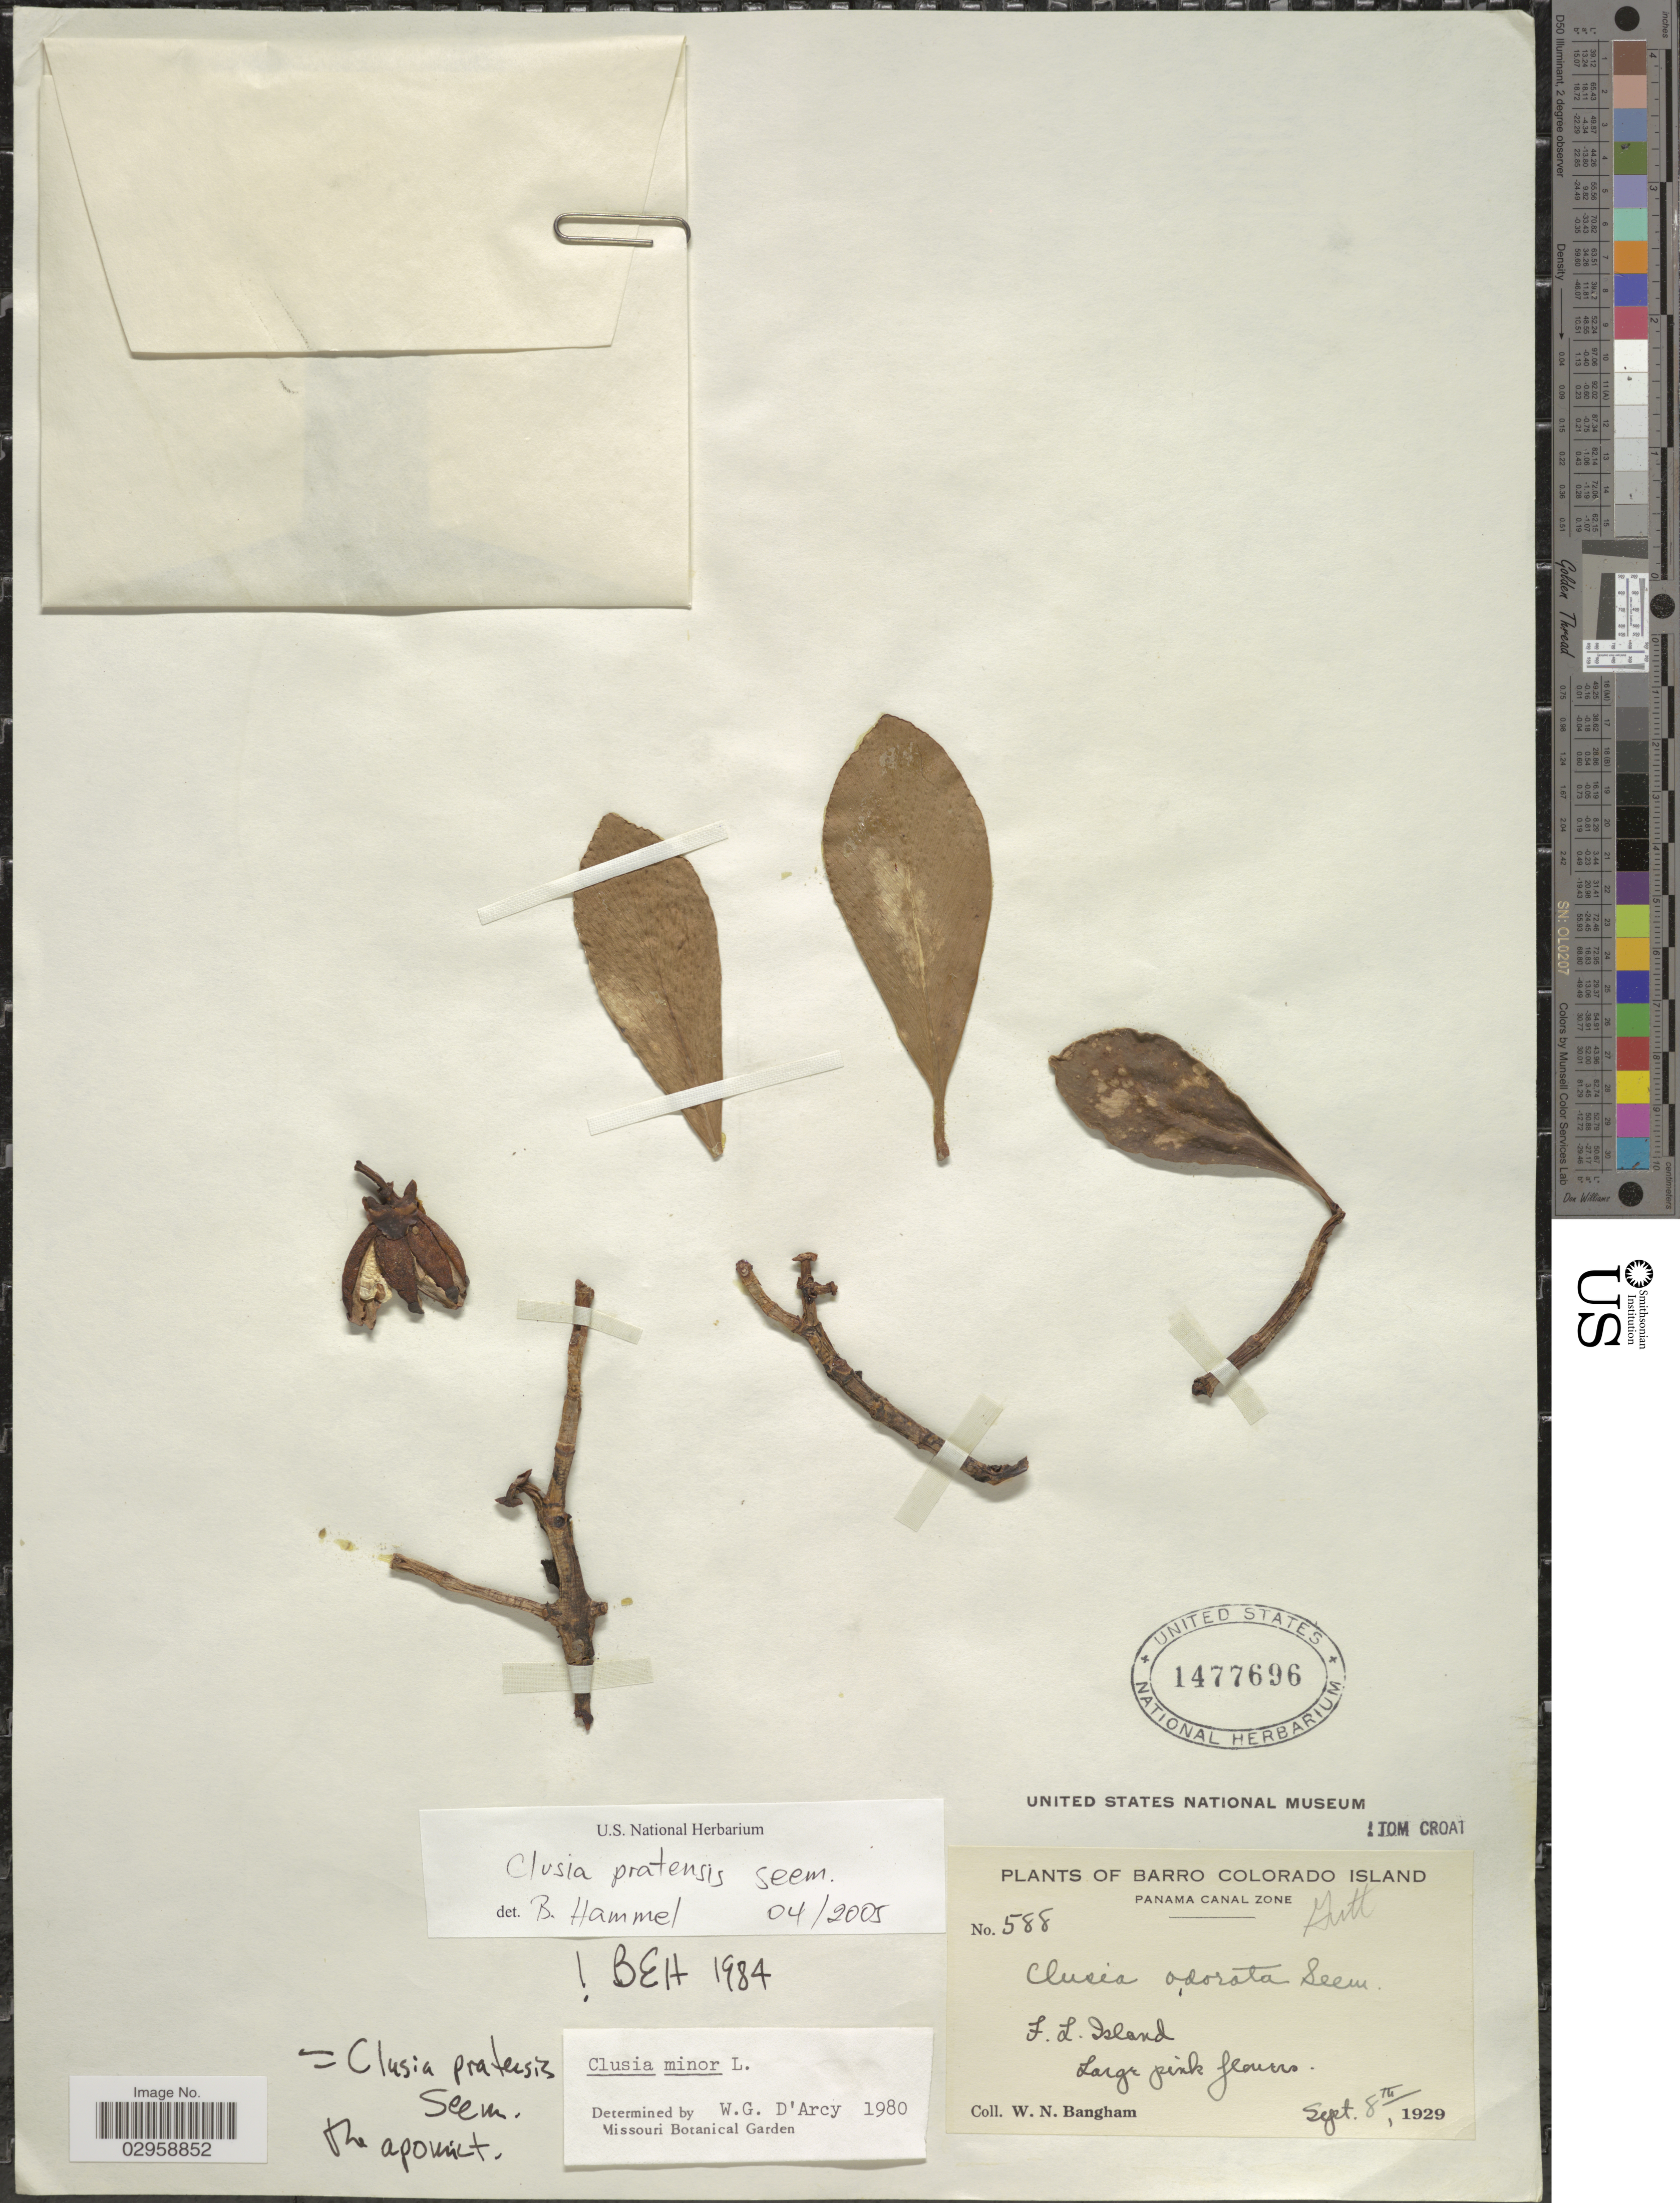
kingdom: Plantae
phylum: Tracheophyta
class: Magnoliopsida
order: Malpighiales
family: Clusiaceae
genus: Clusia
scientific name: Clusia pratensis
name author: Seem.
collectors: W. Bangham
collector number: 588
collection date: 1929-09-08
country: Panama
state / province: Colón / Panamá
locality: Canal Zone, F.L. Island.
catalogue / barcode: US 1477696